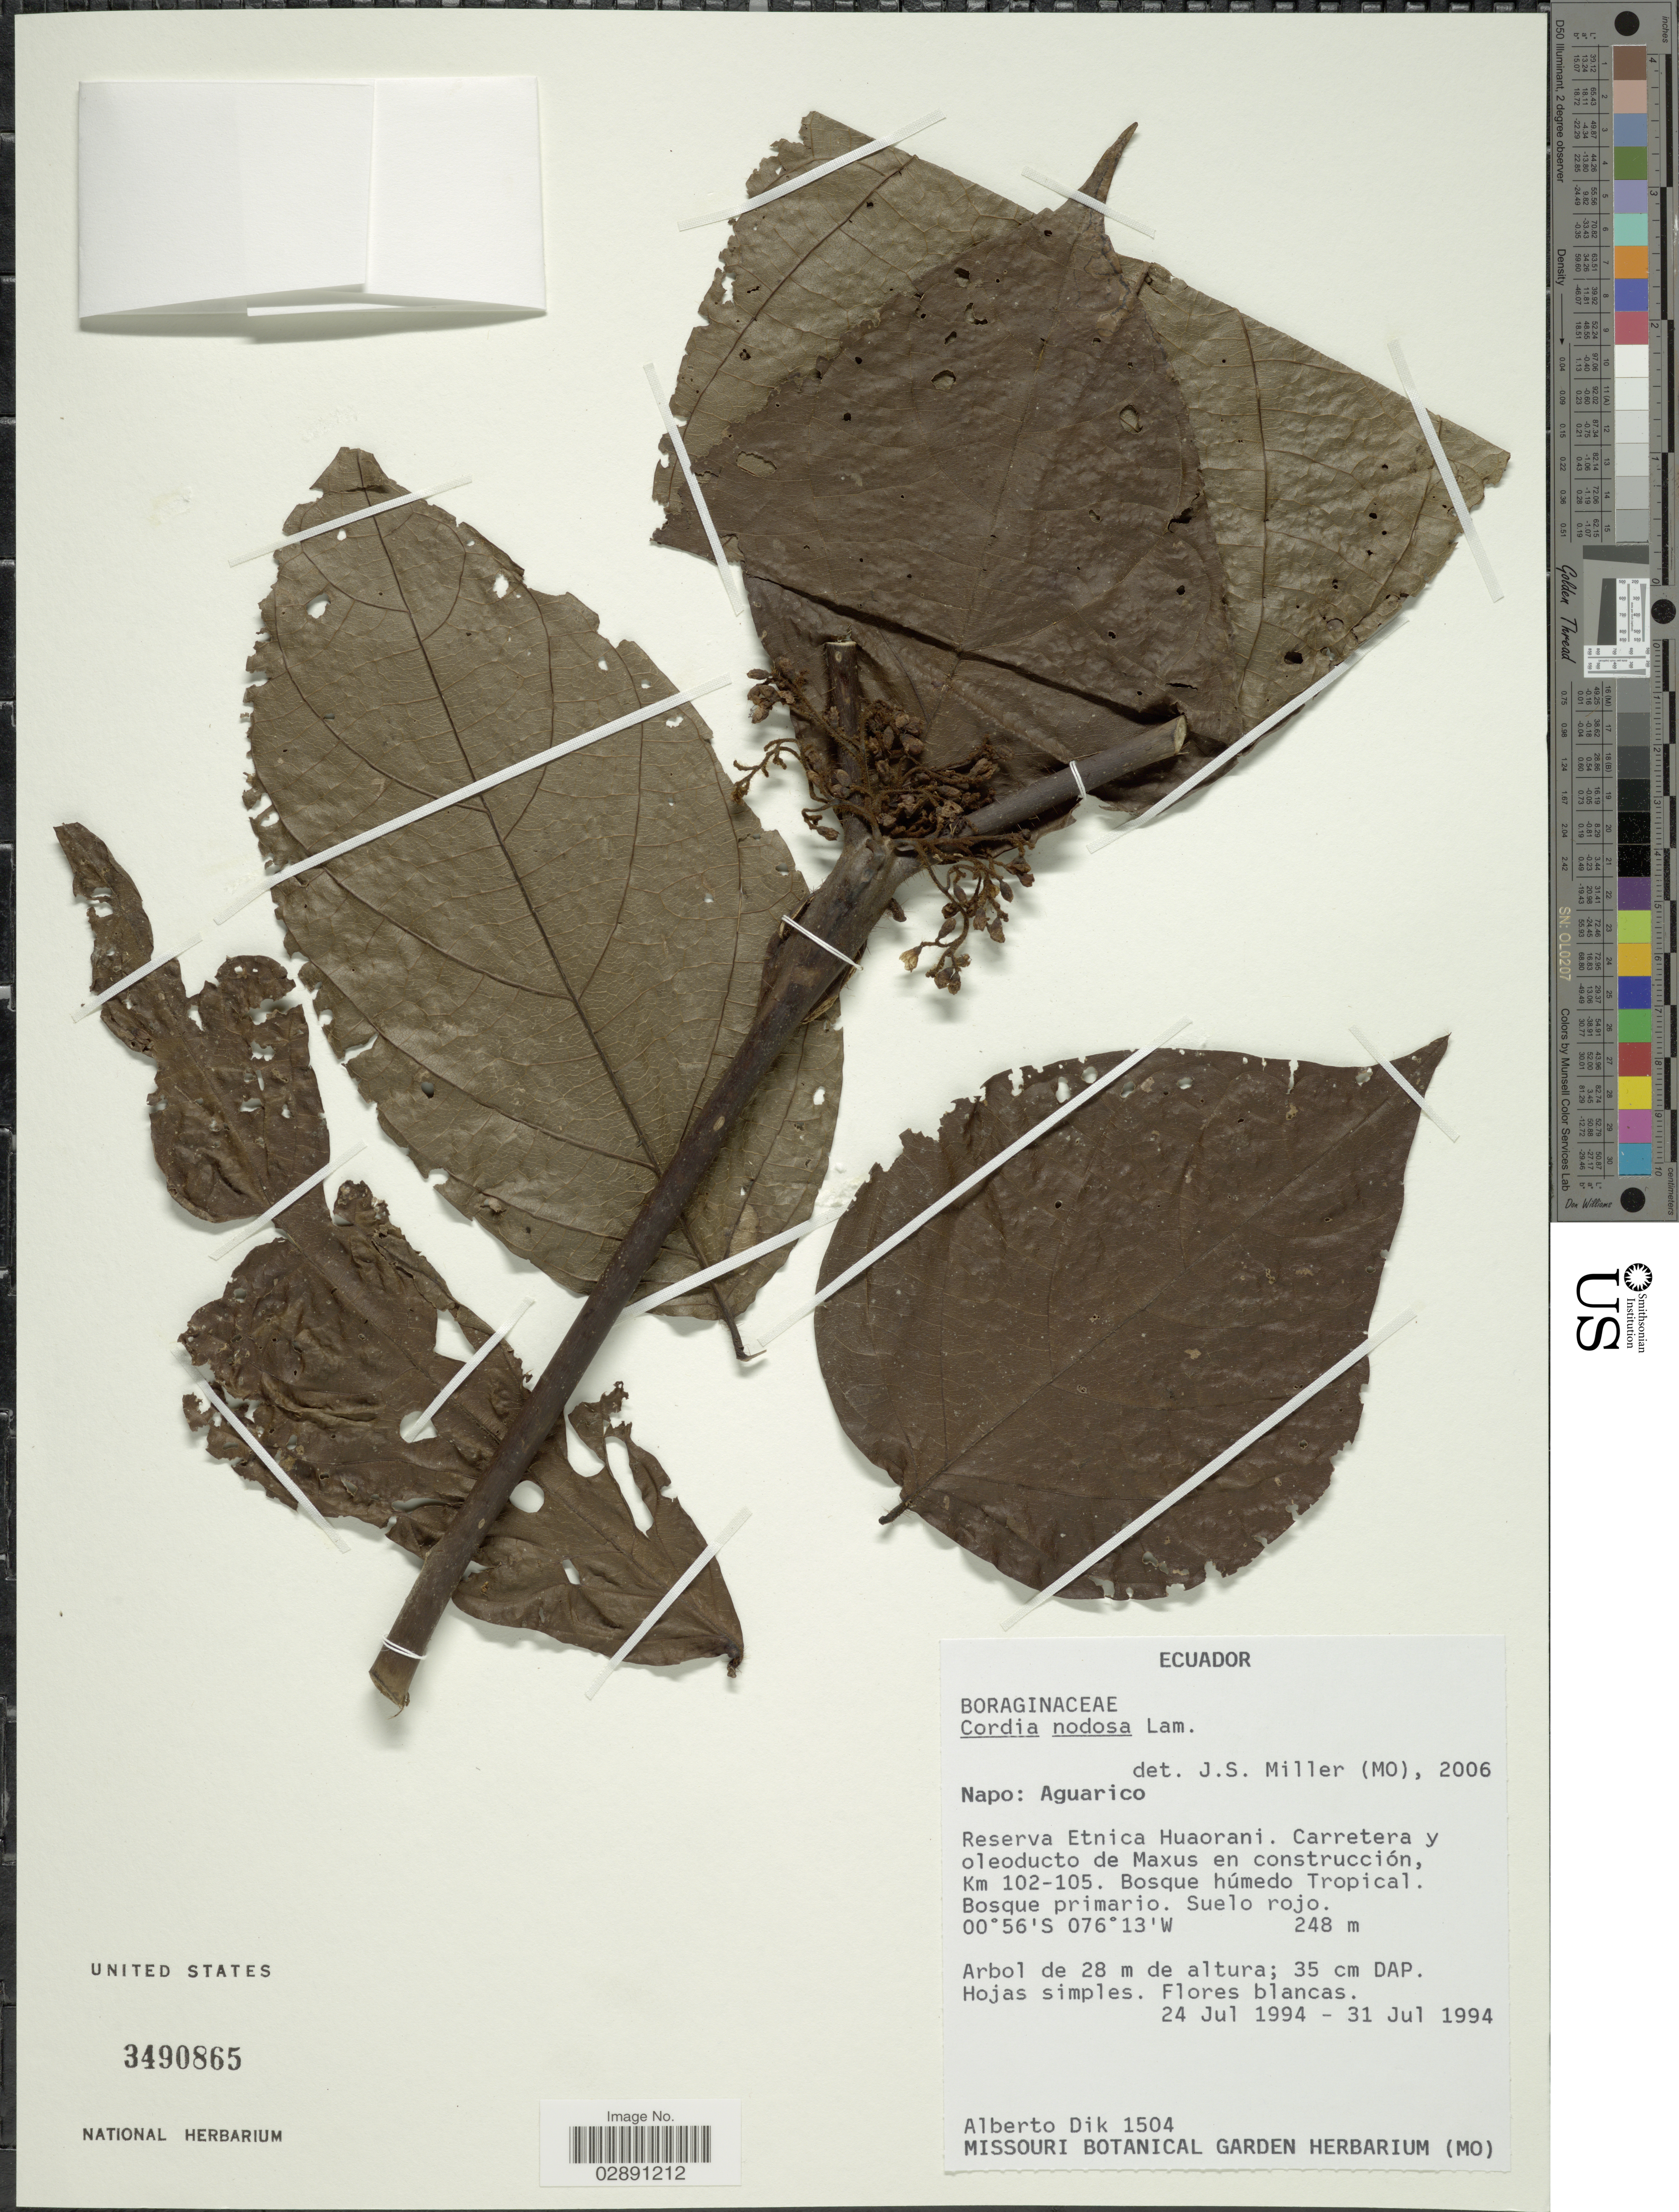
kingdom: Plantae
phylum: Tracheophyta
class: Magnoliopsida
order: Boraginales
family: Cordiaceae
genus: Cordia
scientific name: Cordia nodosa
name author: Lam.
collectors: A. Dik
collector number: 1504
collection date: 1994-07-24/1994-07-31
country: Ecuador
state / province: Napo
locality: Aguarico. Reserva Etnica Huaorani. Carretera y oleoducto de Maxus eb construcción, Km 102-105.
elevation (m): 248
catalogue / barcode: US 340865